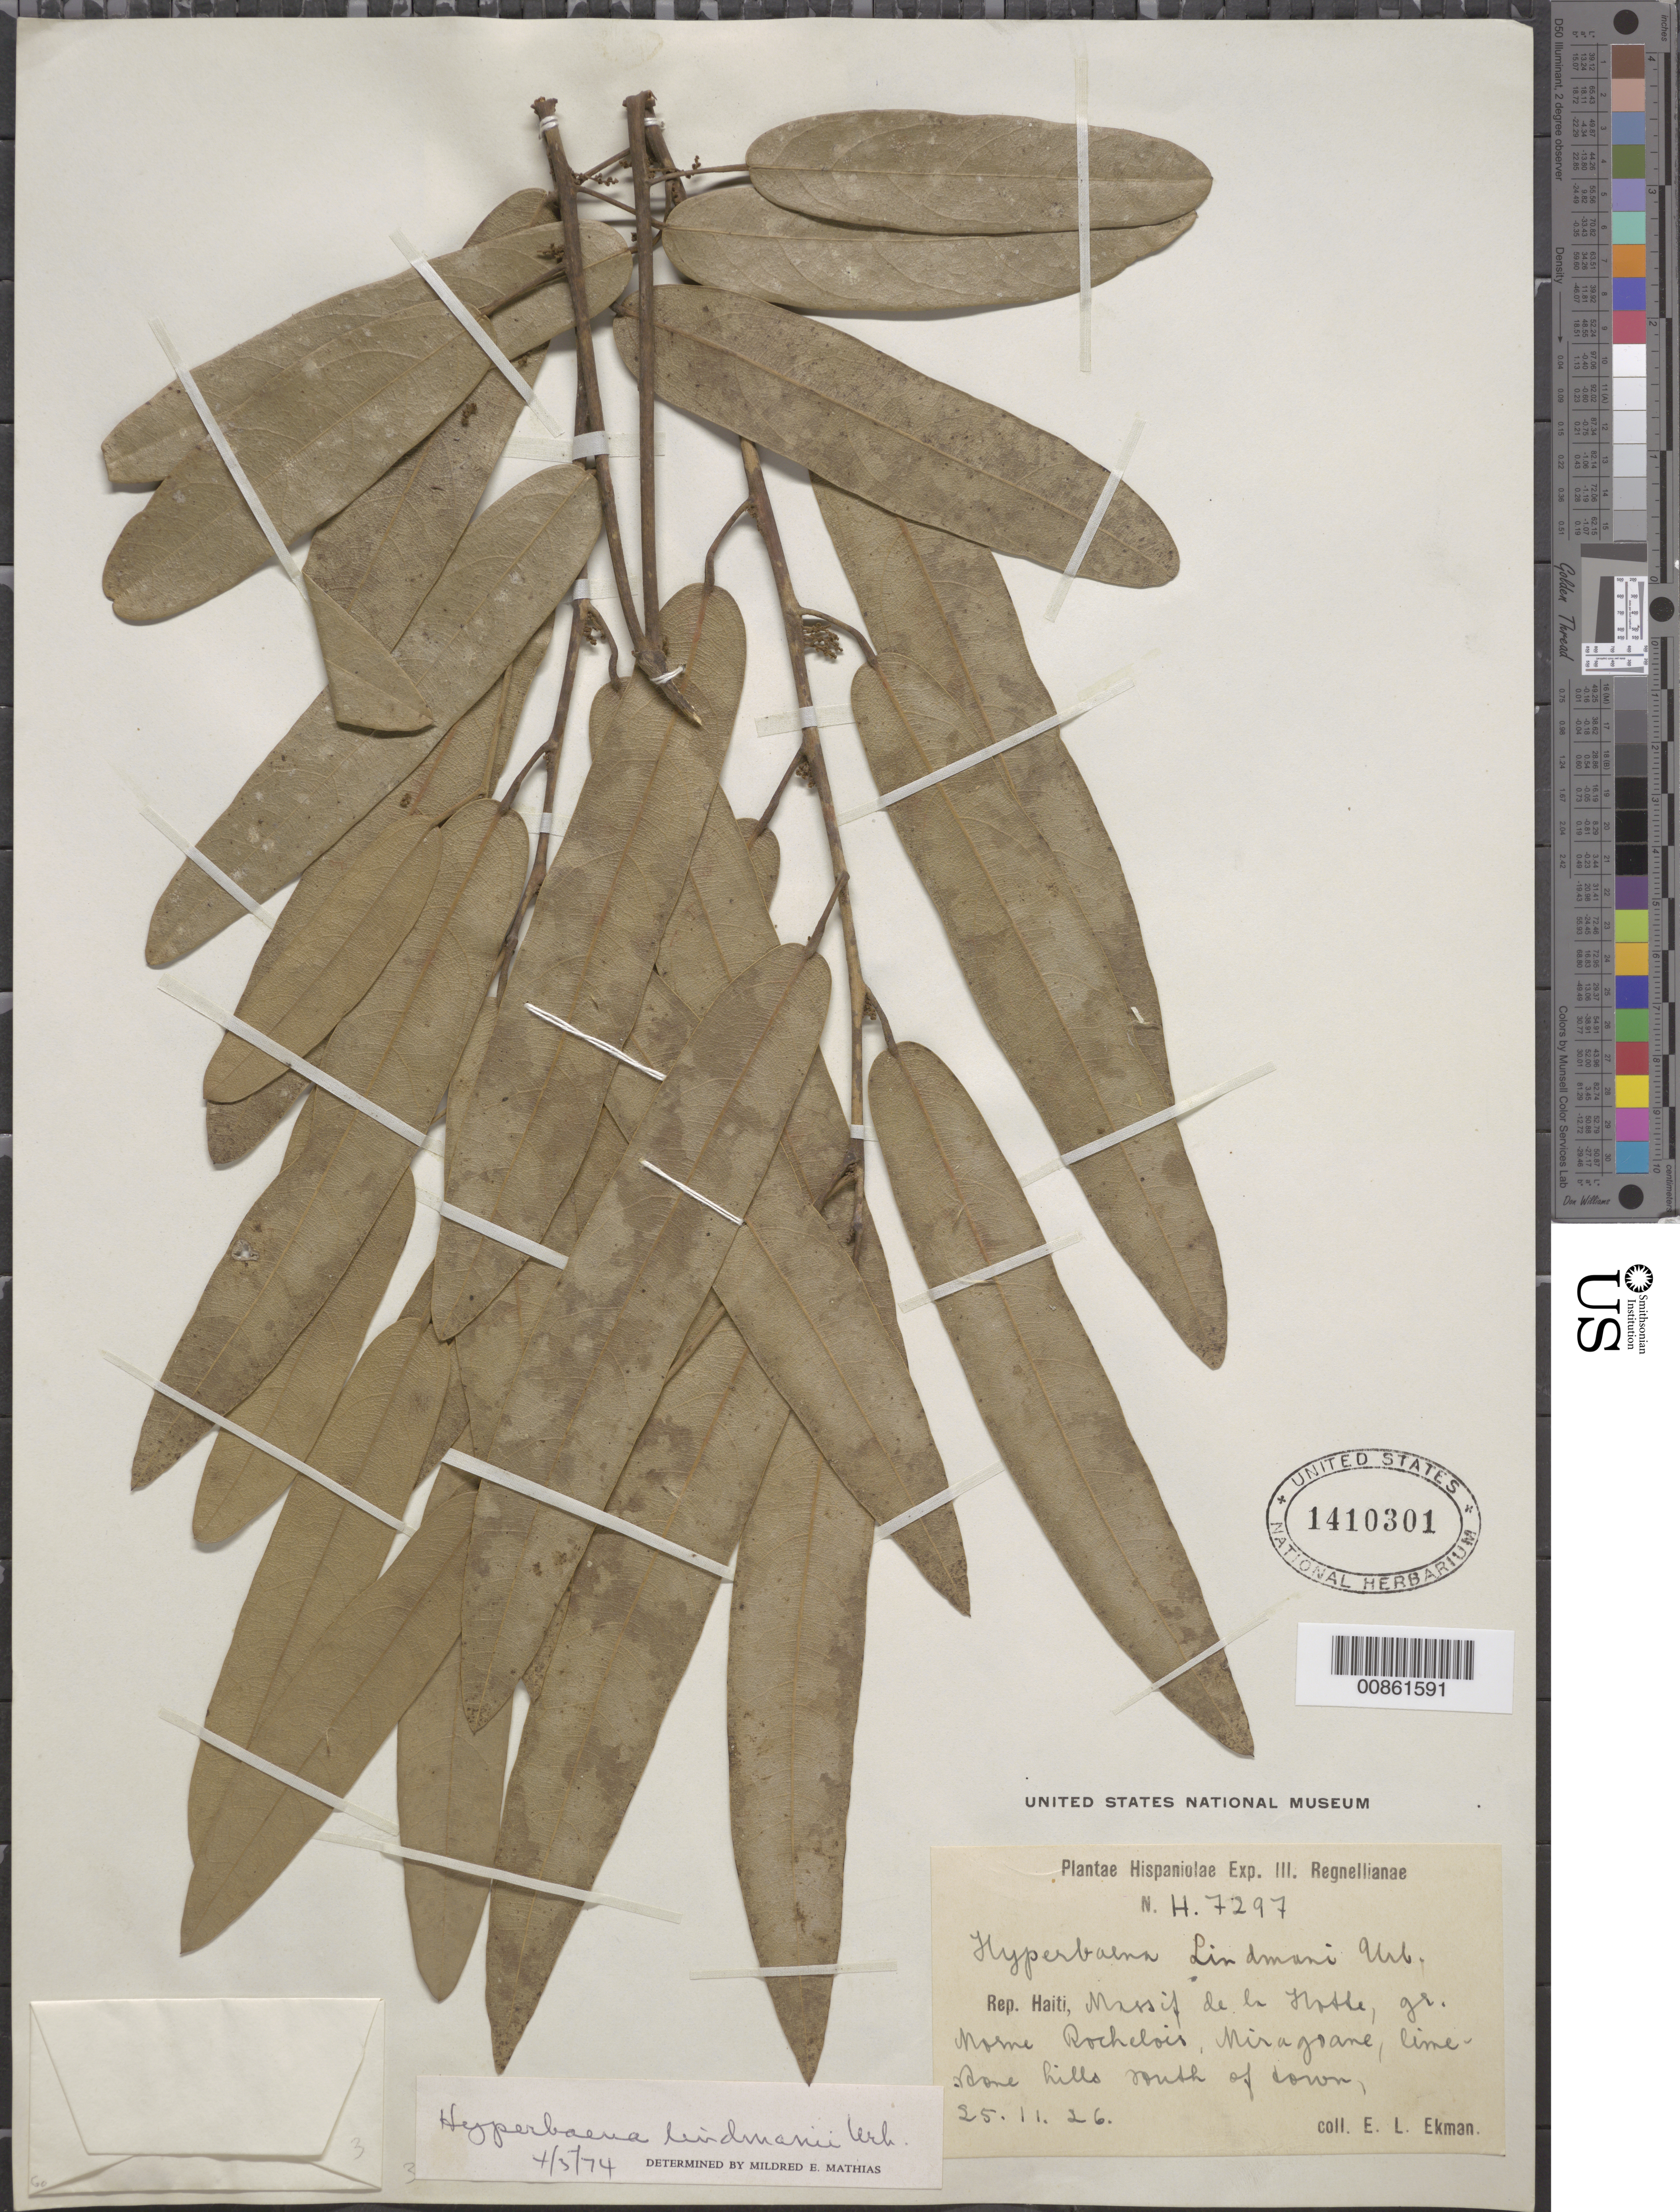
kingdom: Plantae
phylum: Tracheophyta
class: Magnoliopsida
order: Ranunculales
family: Menispermaceae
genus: Hyperbaena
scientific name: Hyperbaena lindmanii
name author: Urb.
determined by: Mathias, M. E.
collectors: E. L. Ekman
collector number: H 7297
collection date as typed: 25 Nov 1926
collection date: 1926-11-25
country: Haiti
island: Hispaniola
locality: Massif de la Hotte, gr. Morne Rochelois, Miragoane. South of town.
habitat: Limestone hills.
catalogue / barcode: US 1410301